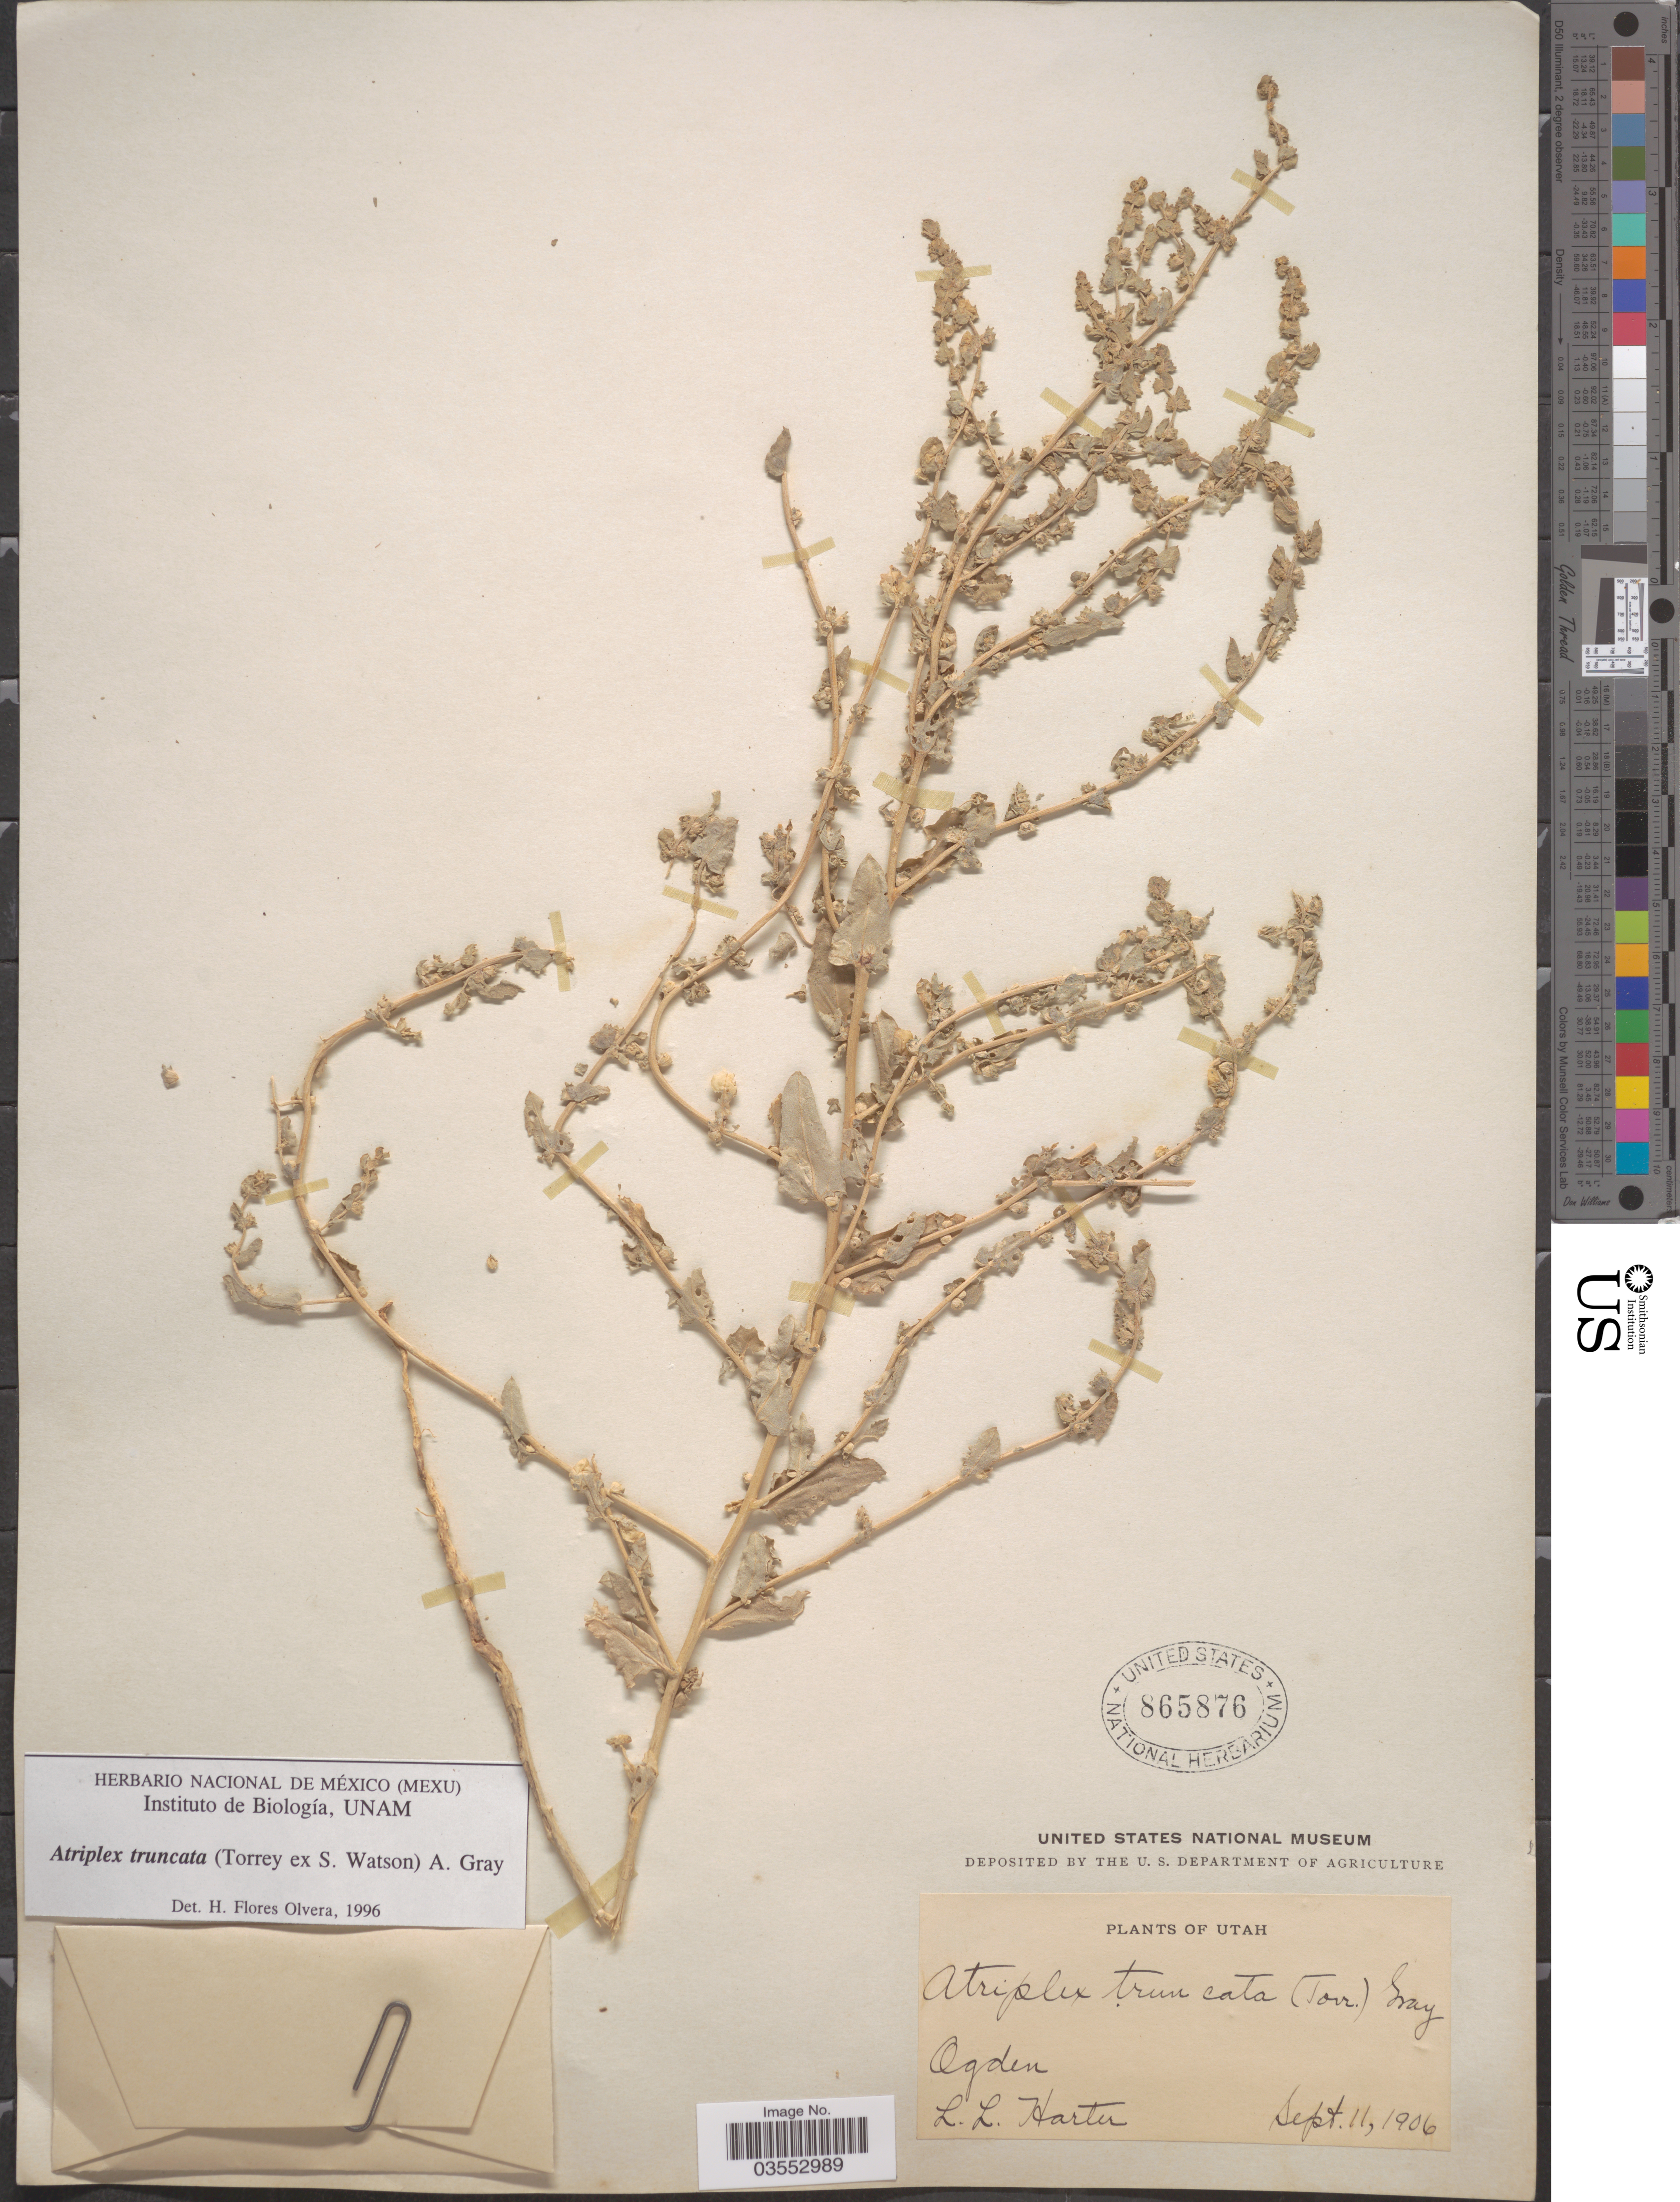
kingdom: Plantae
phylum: Tracheophyta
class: Magnoliopsida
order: Caryophyllales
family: Amaranthaceae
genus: Atriplex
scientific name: Atriplex truncata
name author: (Torr. ex S. Watson) A. Gray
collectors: L. Harter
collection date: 1906-09-11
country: United States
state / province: Utah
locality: Ogden.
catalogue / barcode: US 865876